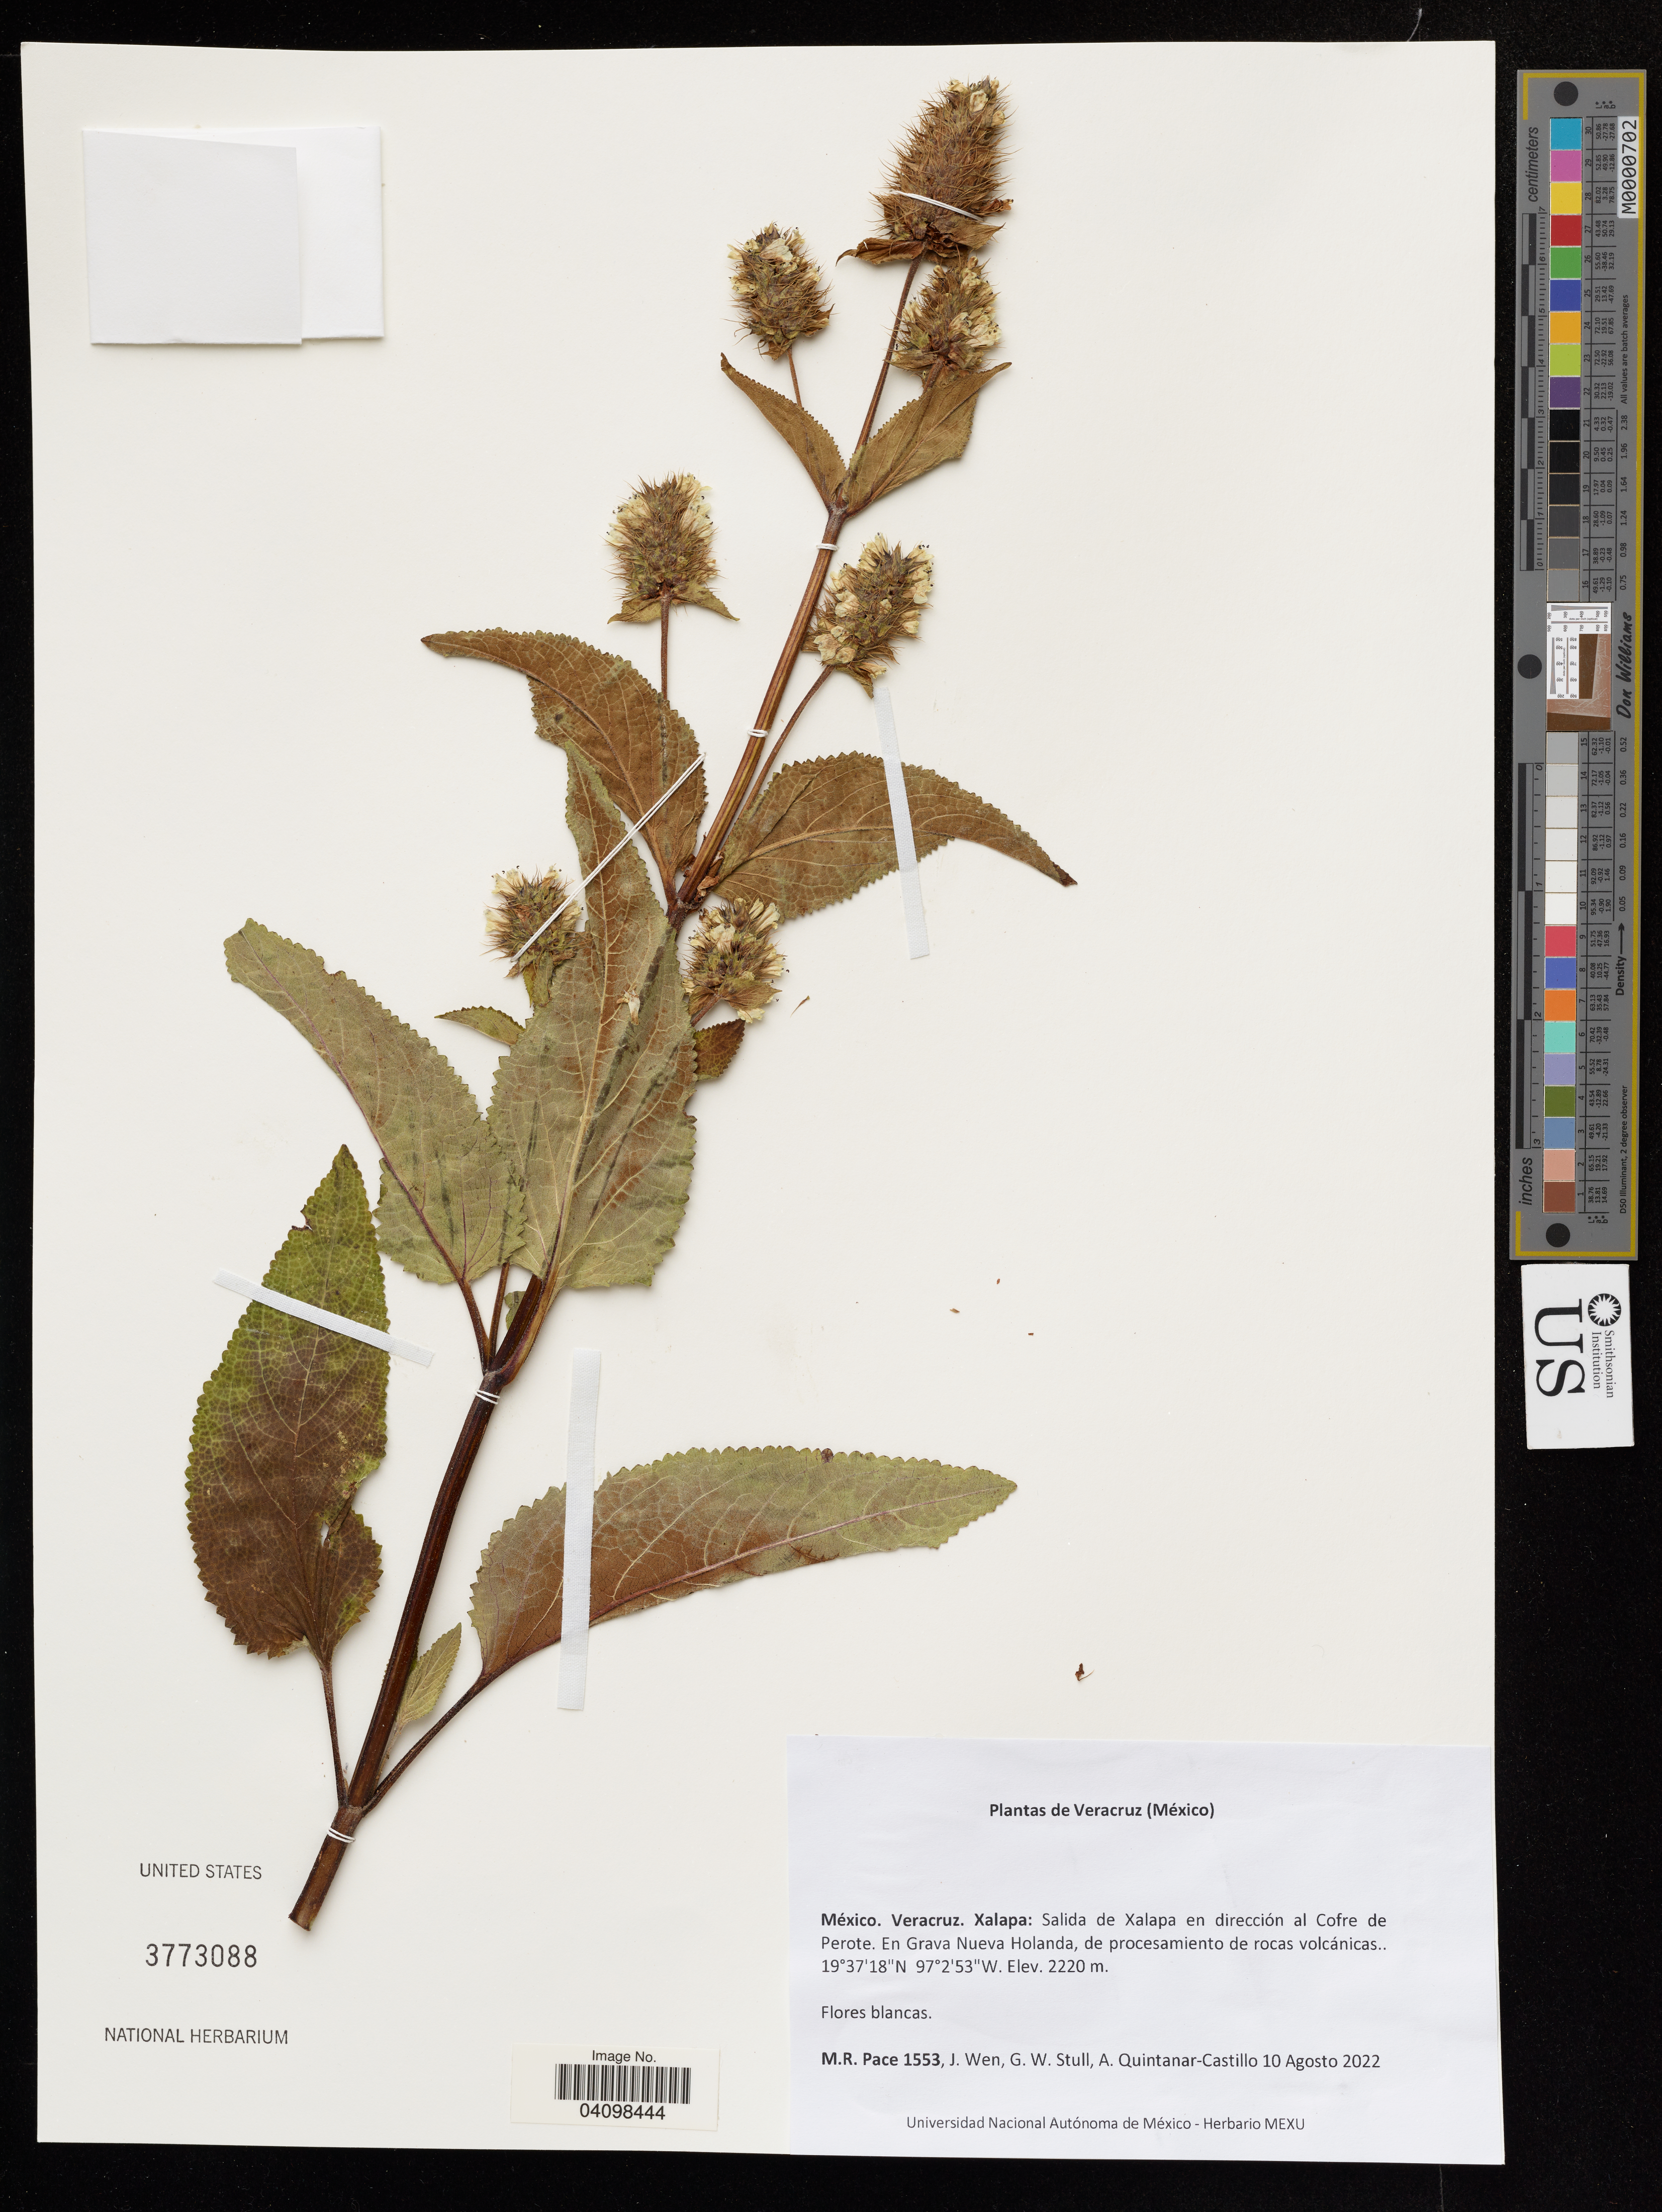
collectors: M. R. Pace, J. Wen, G. W. Stull & A. Quintanar Castillo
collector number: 1553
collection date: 2022-08-10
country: Mexico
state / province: Veracruz Llave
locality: Xalapa: Salida de Xalapa en direccíon al Cofre de Perote. en Grava Nueva Holanda, de procesamiento de rocas volcánicas.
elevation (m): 2220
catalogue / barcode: US 3773088